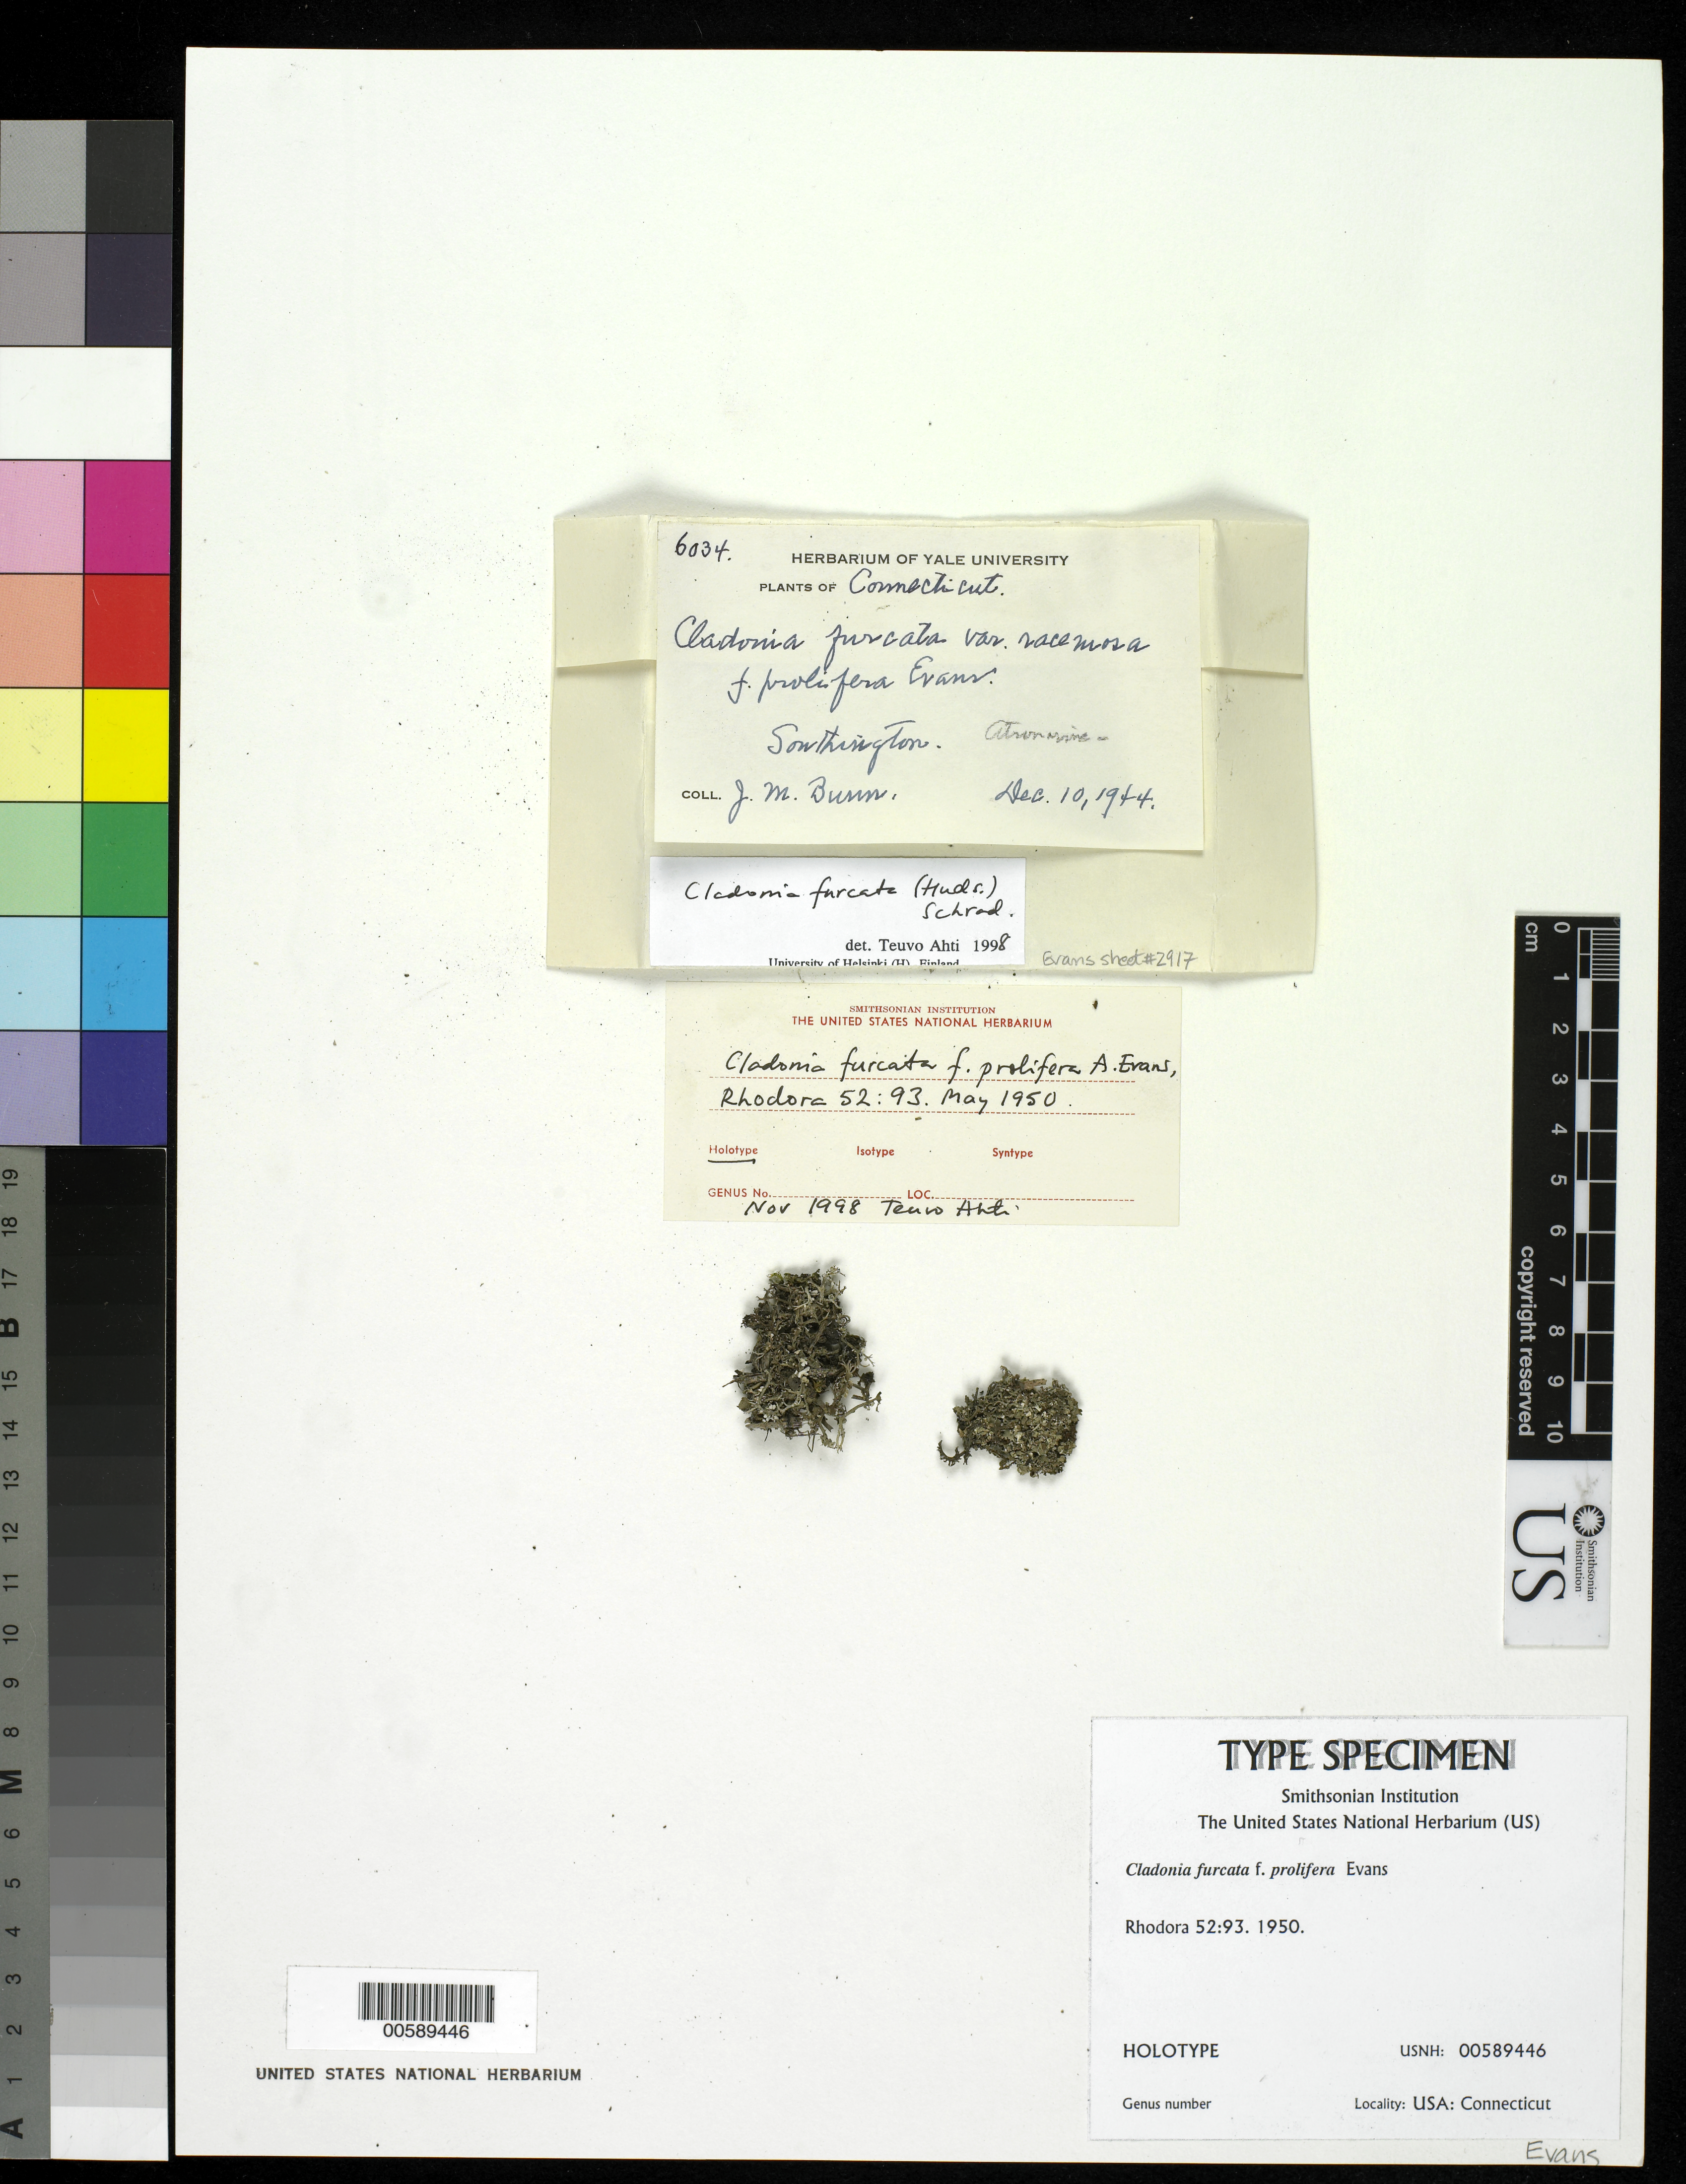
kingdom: Fungi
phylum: Ascomycota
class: Lecanoromycetes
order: Lecanorales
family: Cladoniaceae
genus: Cladonia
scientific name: Cladonia furcata f. prolifera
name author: A. Evans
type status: Holotype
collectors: J. Bunn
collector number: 6034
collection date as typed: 10 Dec 1944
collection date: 1944-12-10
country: United States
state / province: Connecticut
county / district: Hartford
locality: Southington.